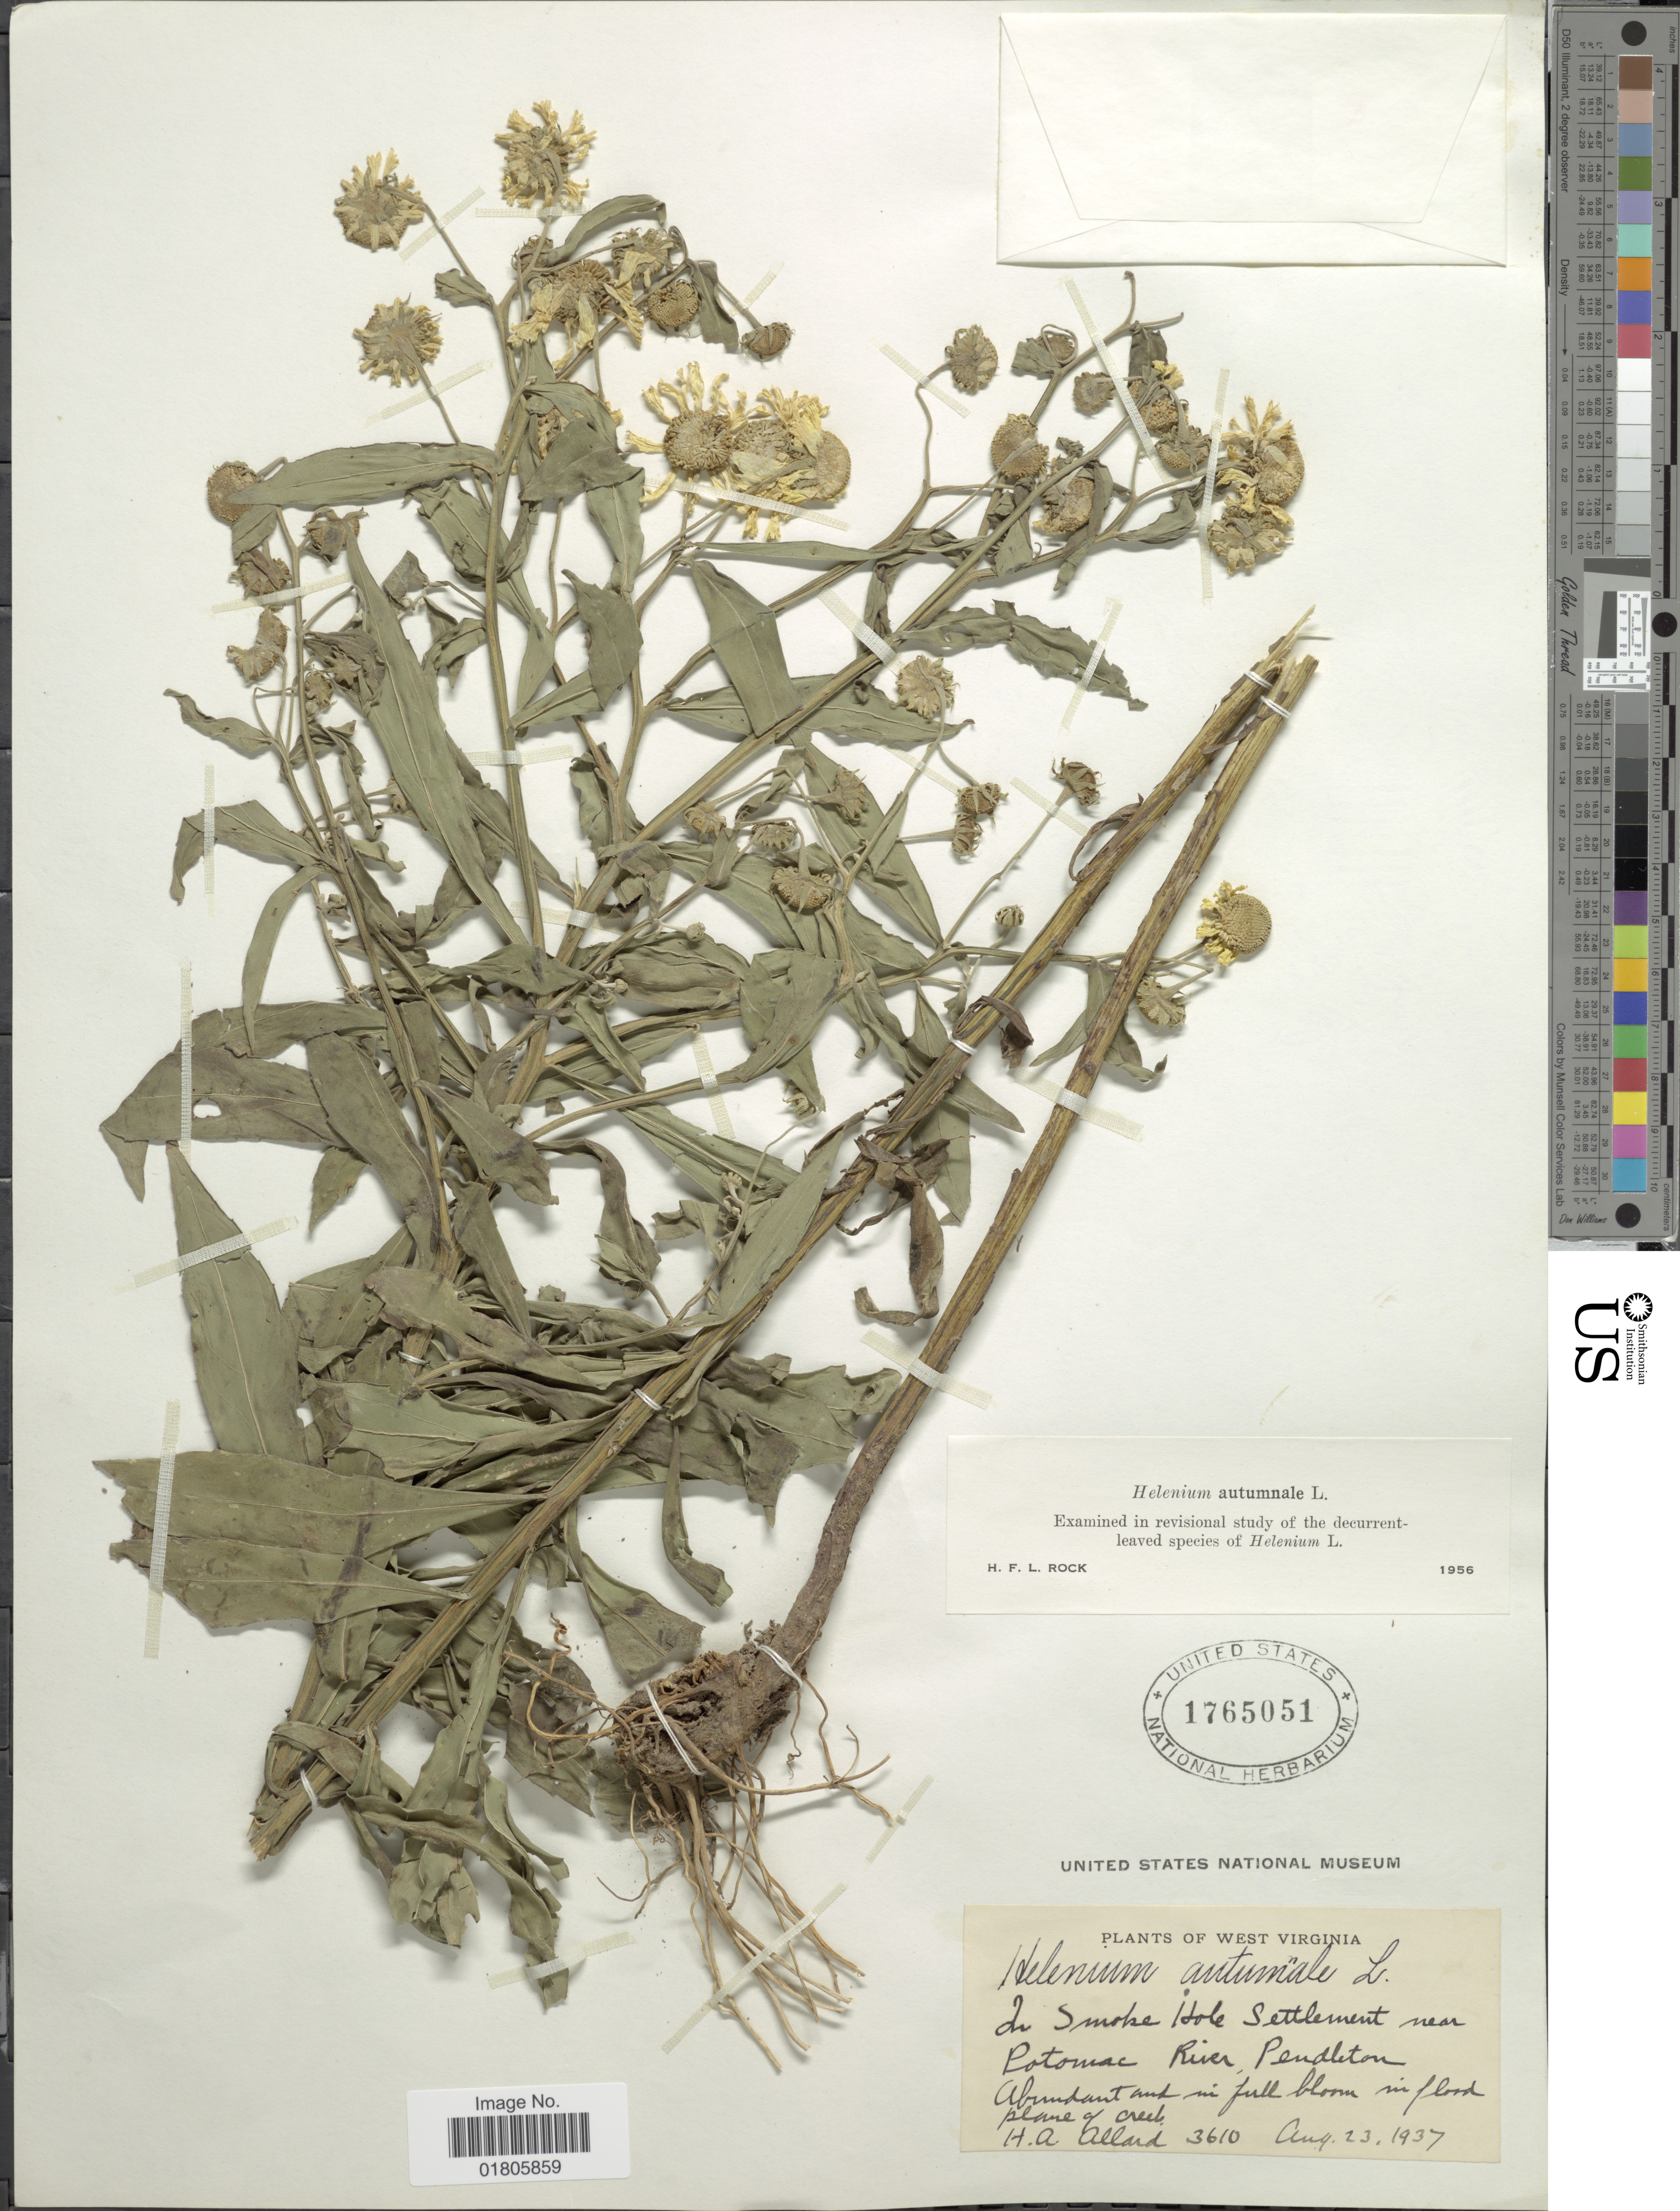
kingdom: Plantae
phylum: Tracheophyta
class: Magnoliopsida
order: Asterales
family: Asteraceae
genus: Helenium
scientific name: Helenium autumnale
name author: L.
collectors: H. A. Allard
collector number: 3610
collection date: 1937-08-23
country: United States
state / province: West Virginia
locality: In Smoke Hole Settlement near Potomac River, Pendleton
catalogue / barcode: US 1765051